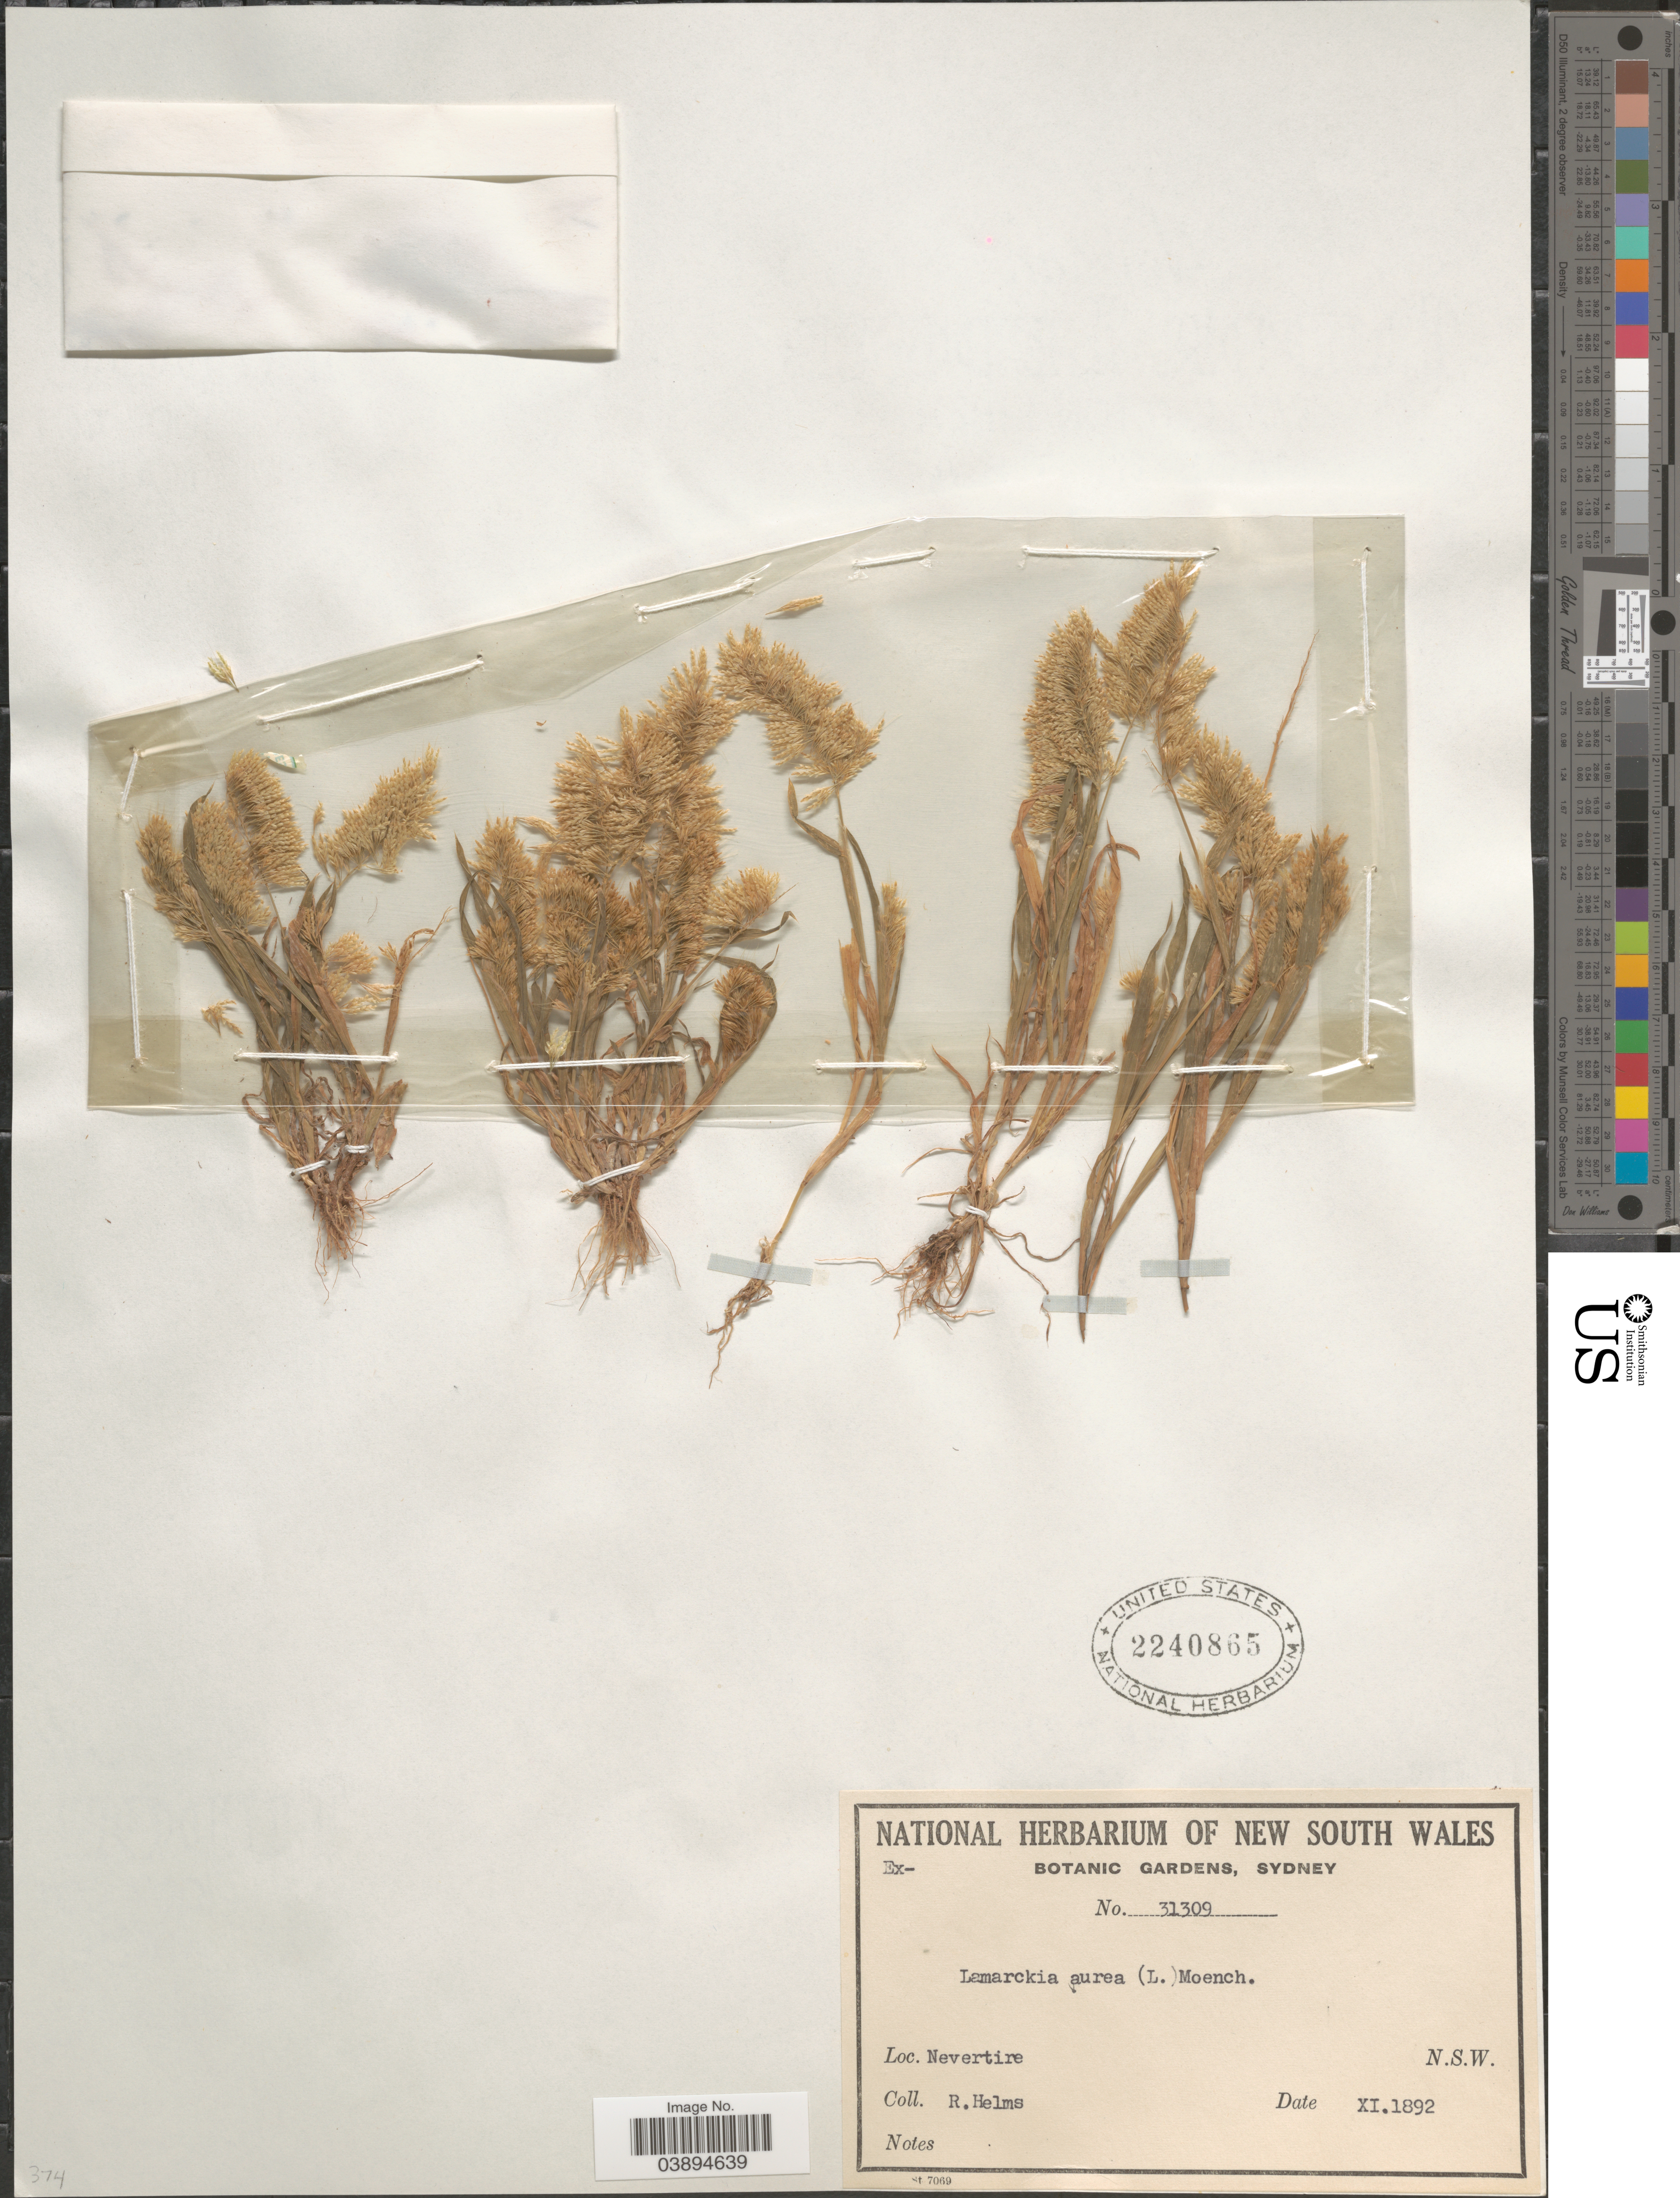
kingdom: Plantae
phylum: Tracheophyta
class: Liliopsida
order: Poales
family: Poaceae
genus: Lamarckia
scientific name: Lamarckia aurea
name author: (L.) Moench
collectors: R. Helms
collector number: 31309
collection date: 1892-11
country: Australia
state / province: New South Wales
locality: Nevertire.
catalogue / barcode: US 2240865